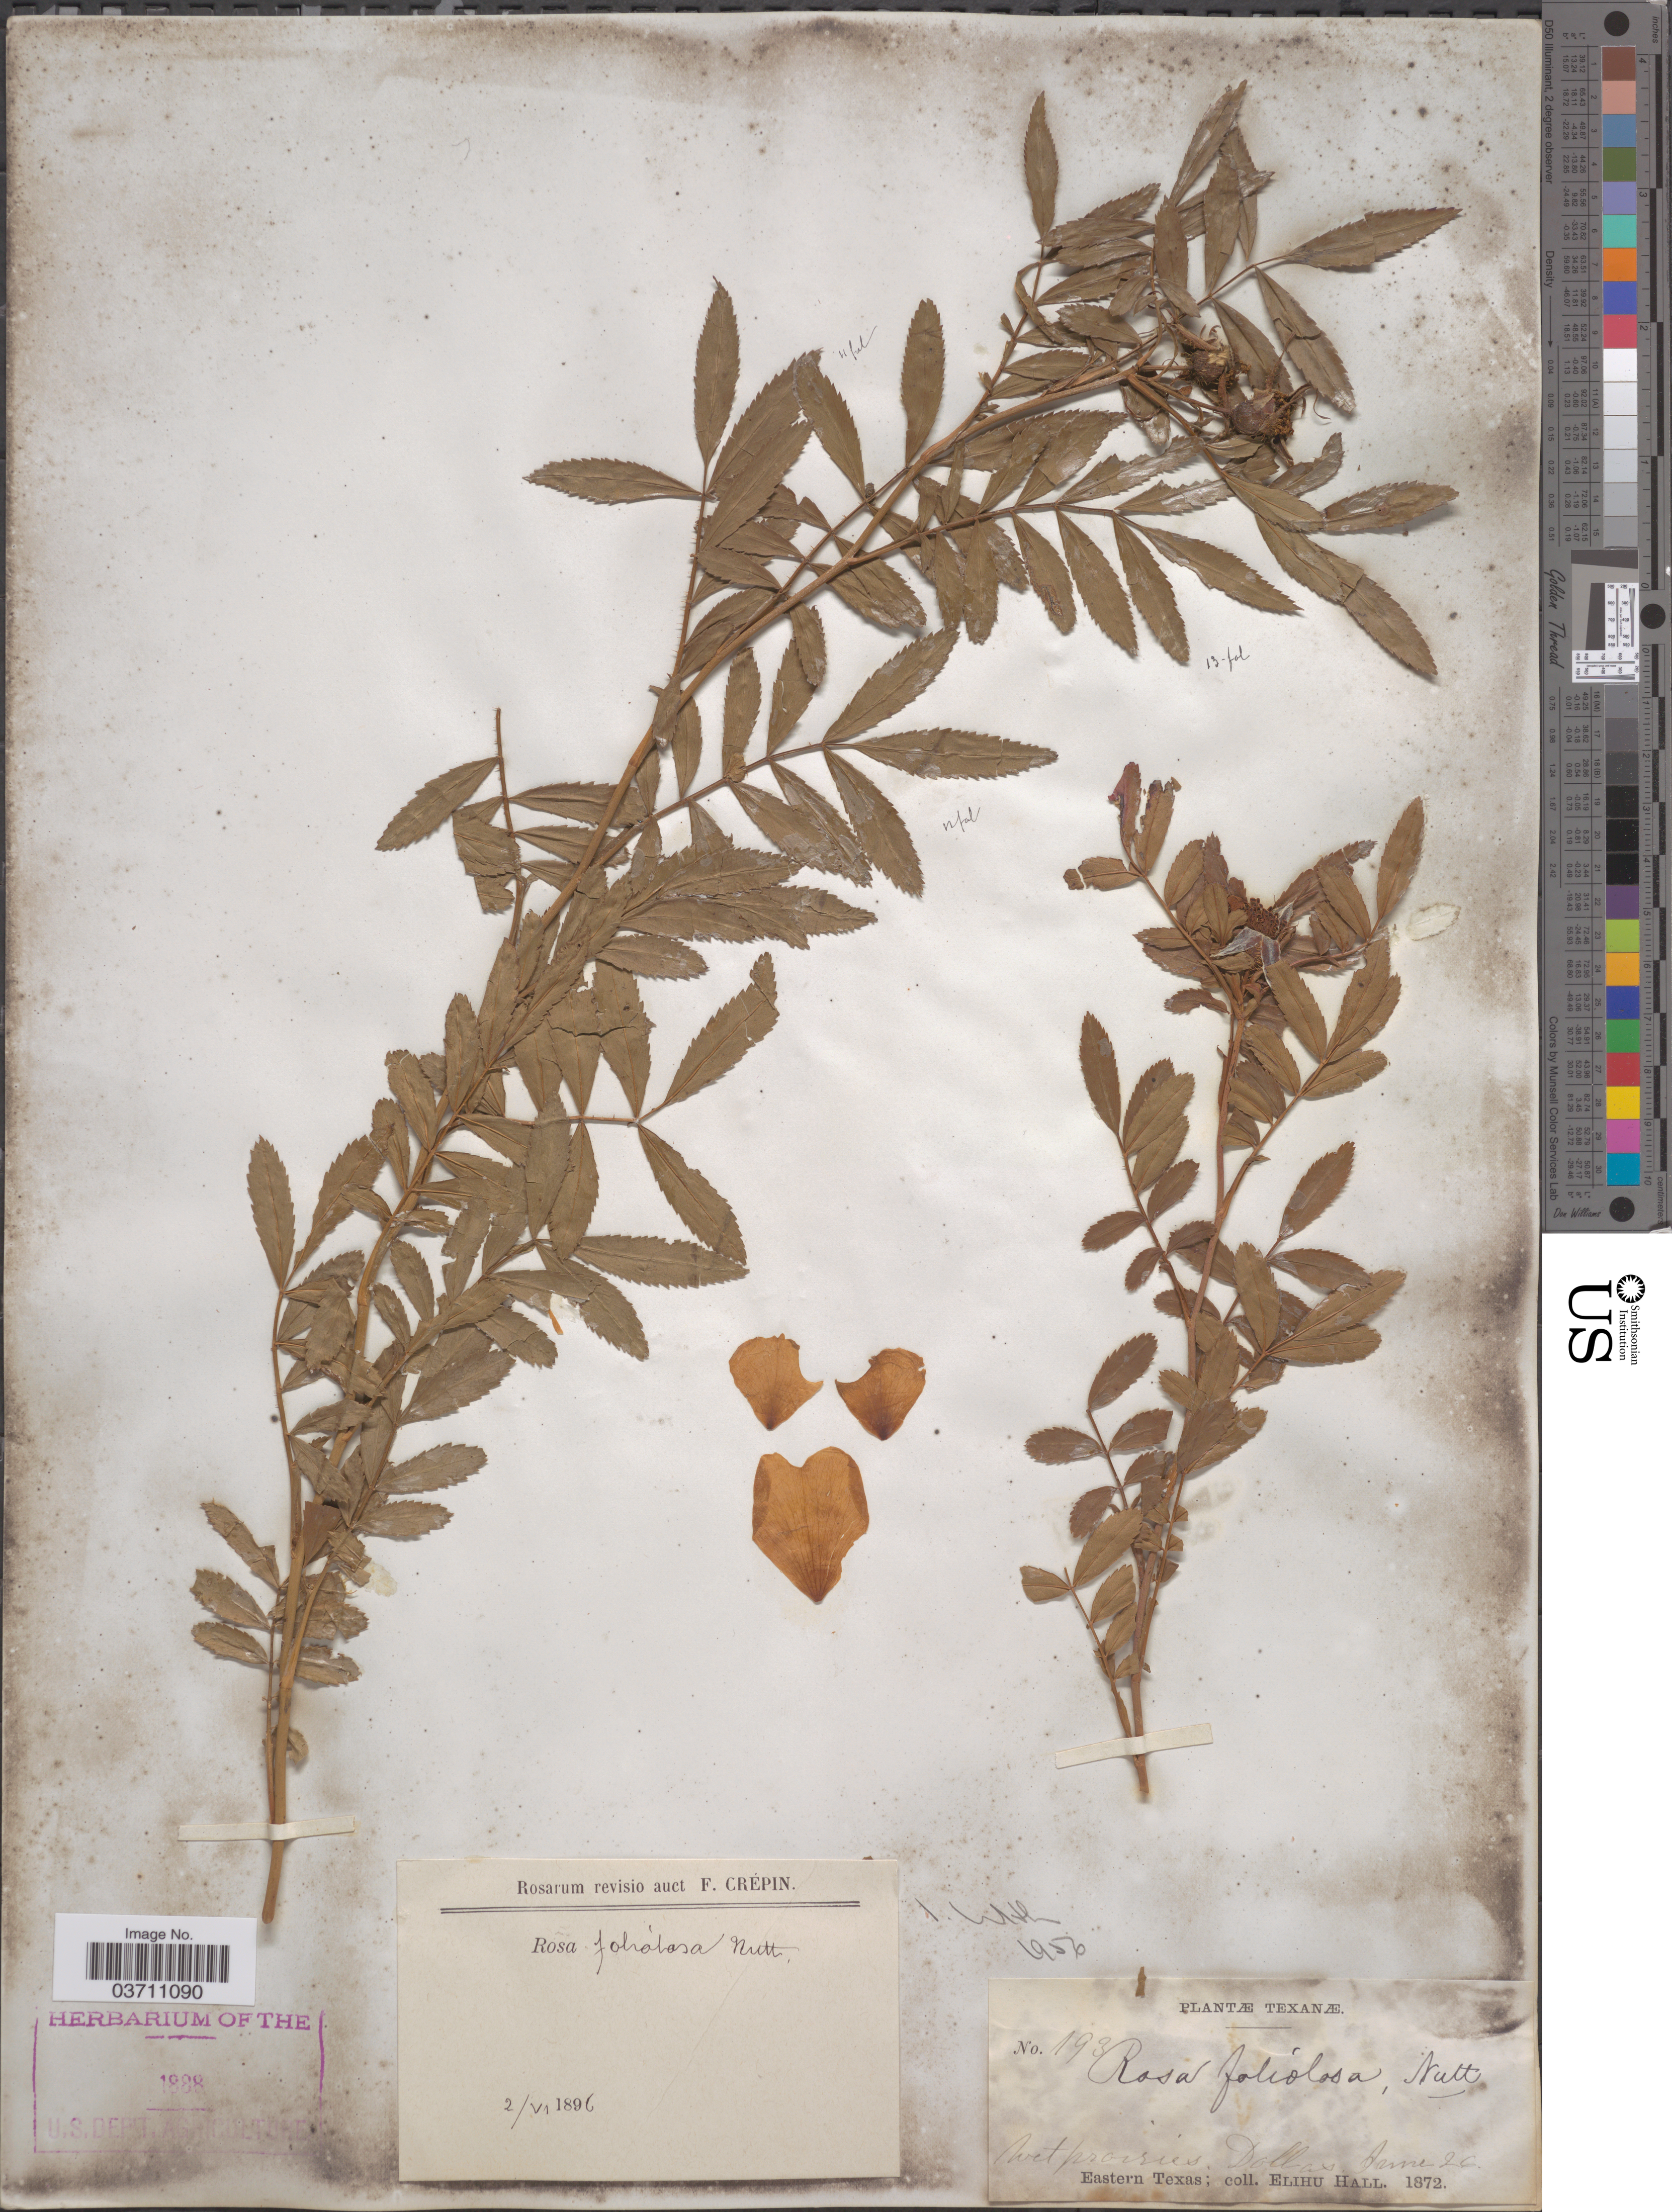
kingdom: Plantae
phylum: Tracheophyta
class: Magnoliopsida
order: Rosales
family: Rosaceae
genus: Rosa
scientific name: Rosa foliolosa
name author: Nutt.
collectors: E. Hall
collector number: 193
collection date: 1872-06-26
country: United States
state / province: Texas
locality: Dallas. Eastern Texas.